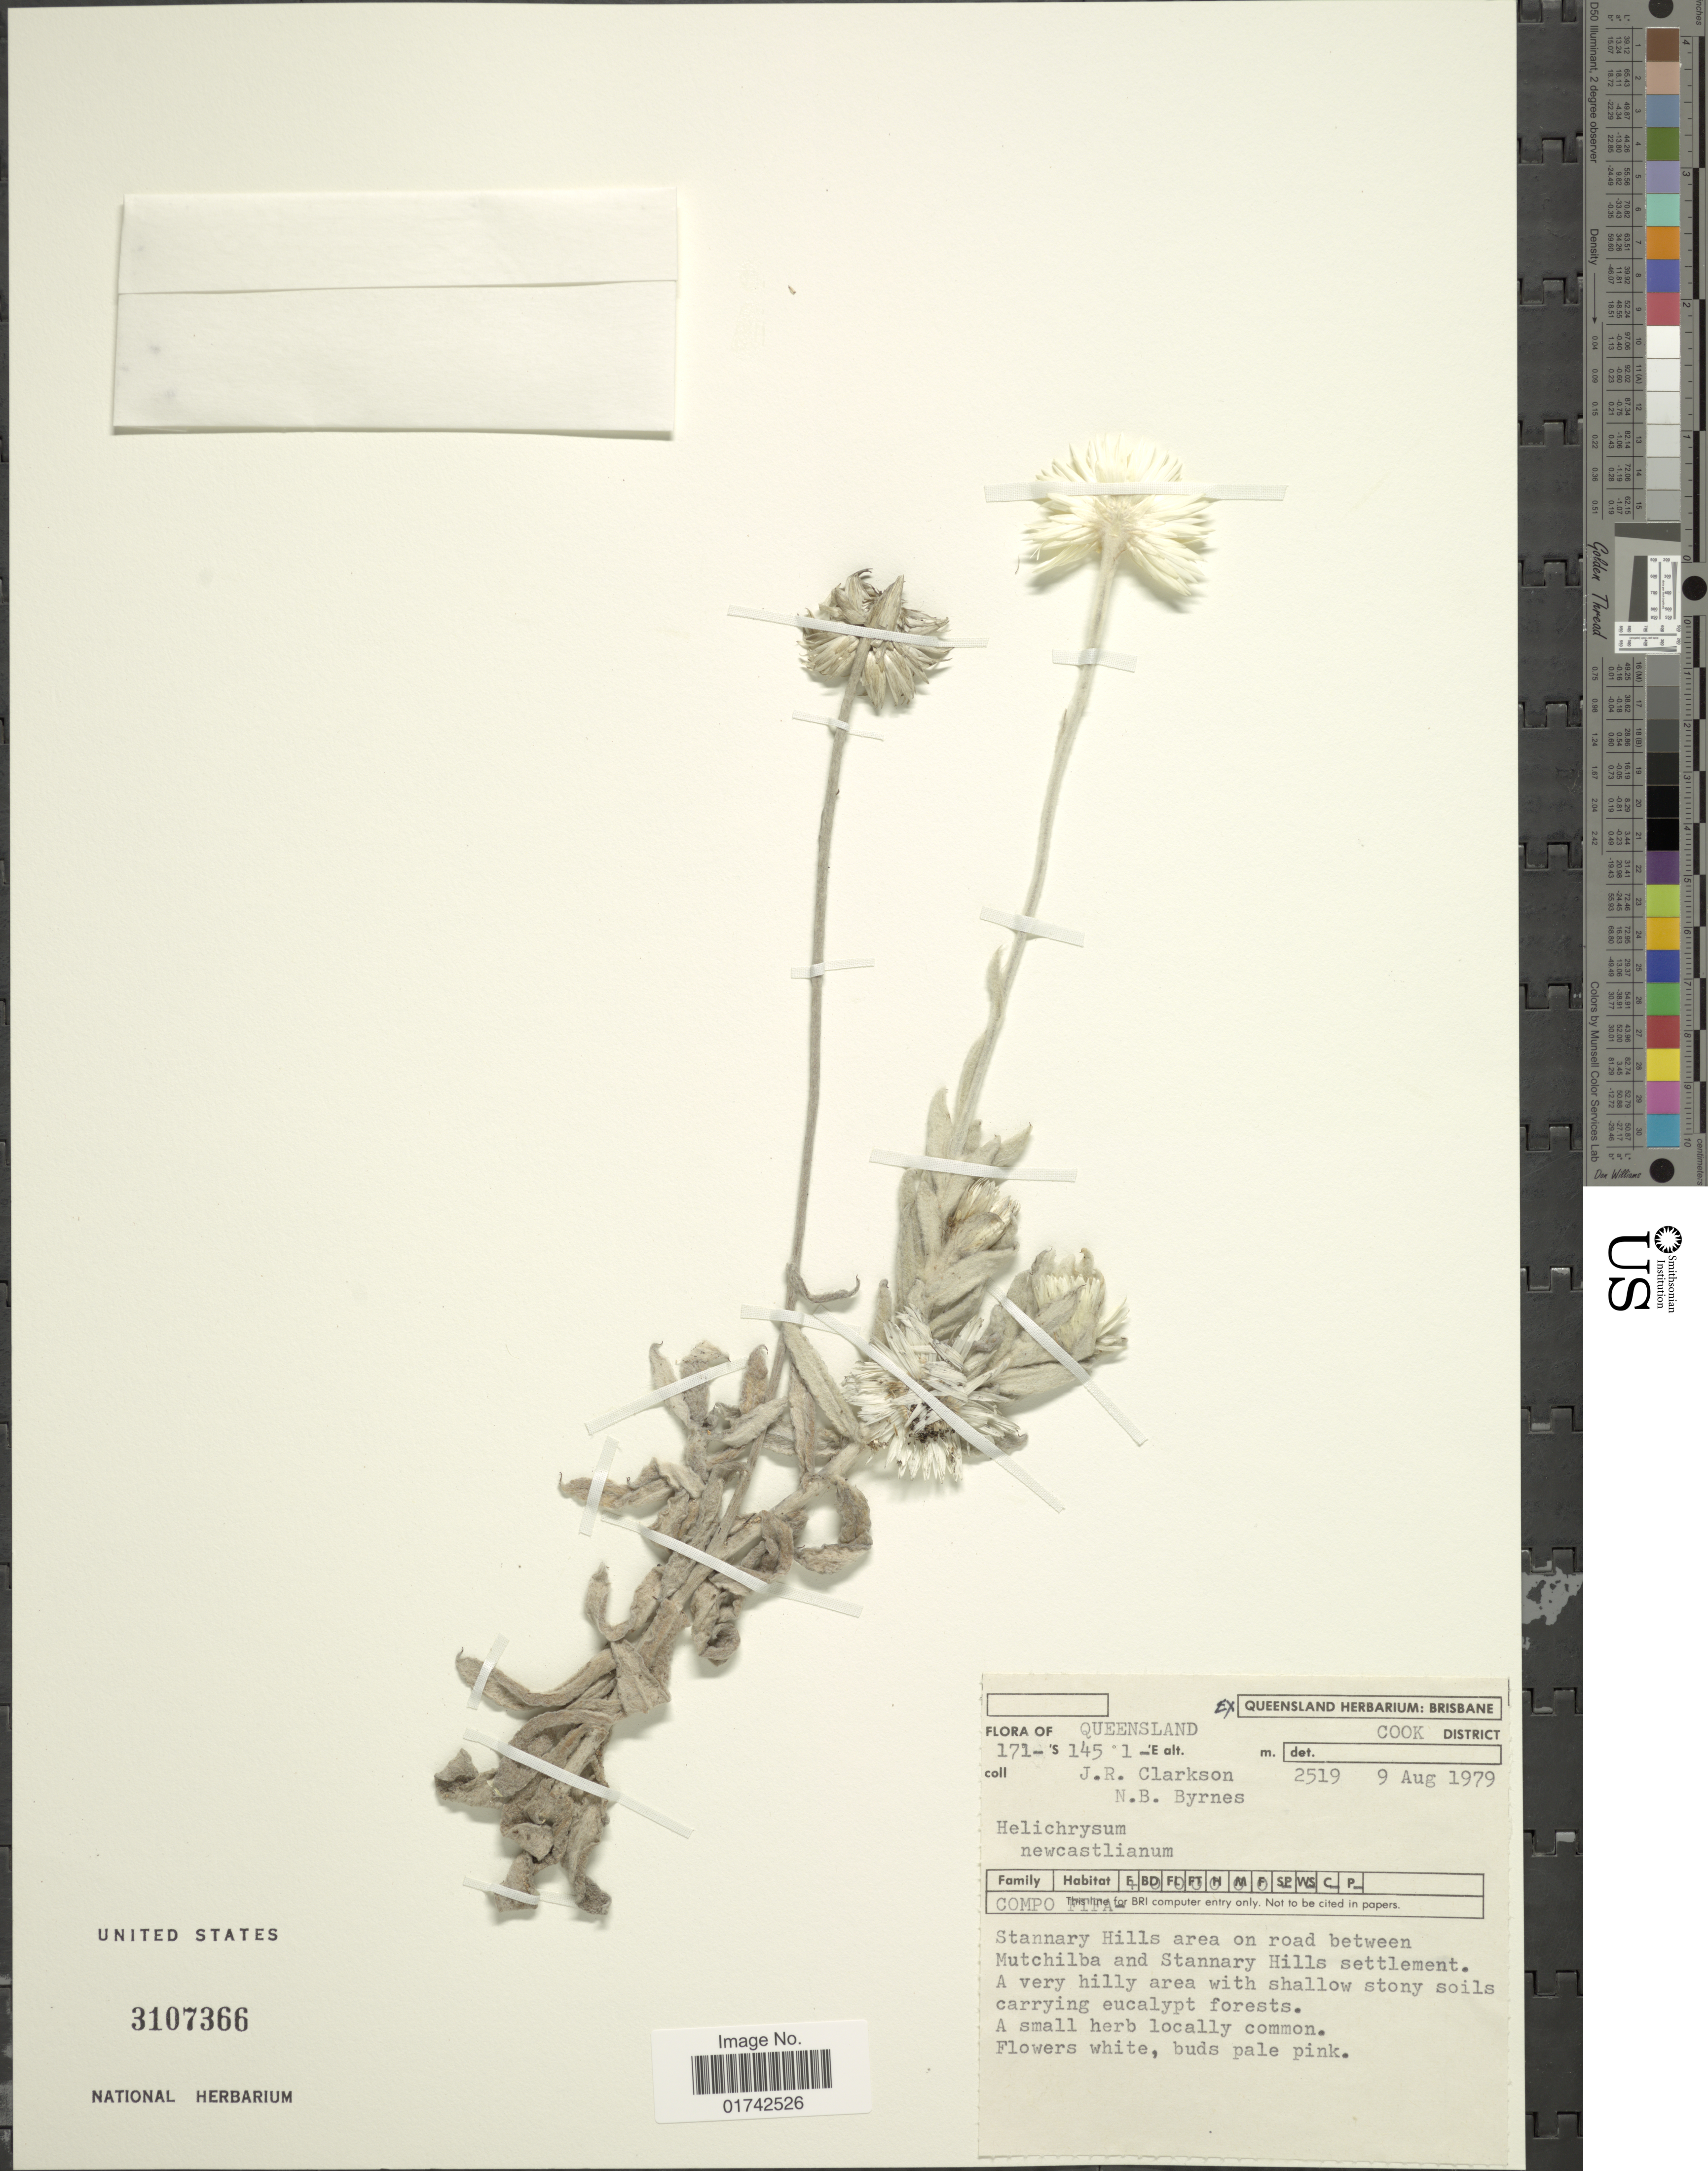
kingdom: Plantae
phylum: Tracheophyta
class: Magnoliopsida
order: Asterales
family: Asteraceae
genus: Helichrysum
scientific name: Helichrysum newcastleianum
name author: Domin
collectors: J. Clarkson & N. Byrnes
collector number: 2519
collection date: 1979-08-09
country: Australia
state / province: Queensland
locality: Cook District. Stannary Hills area on road between Mutchilba and Stannary Hills settlement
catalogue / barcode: US 3107366